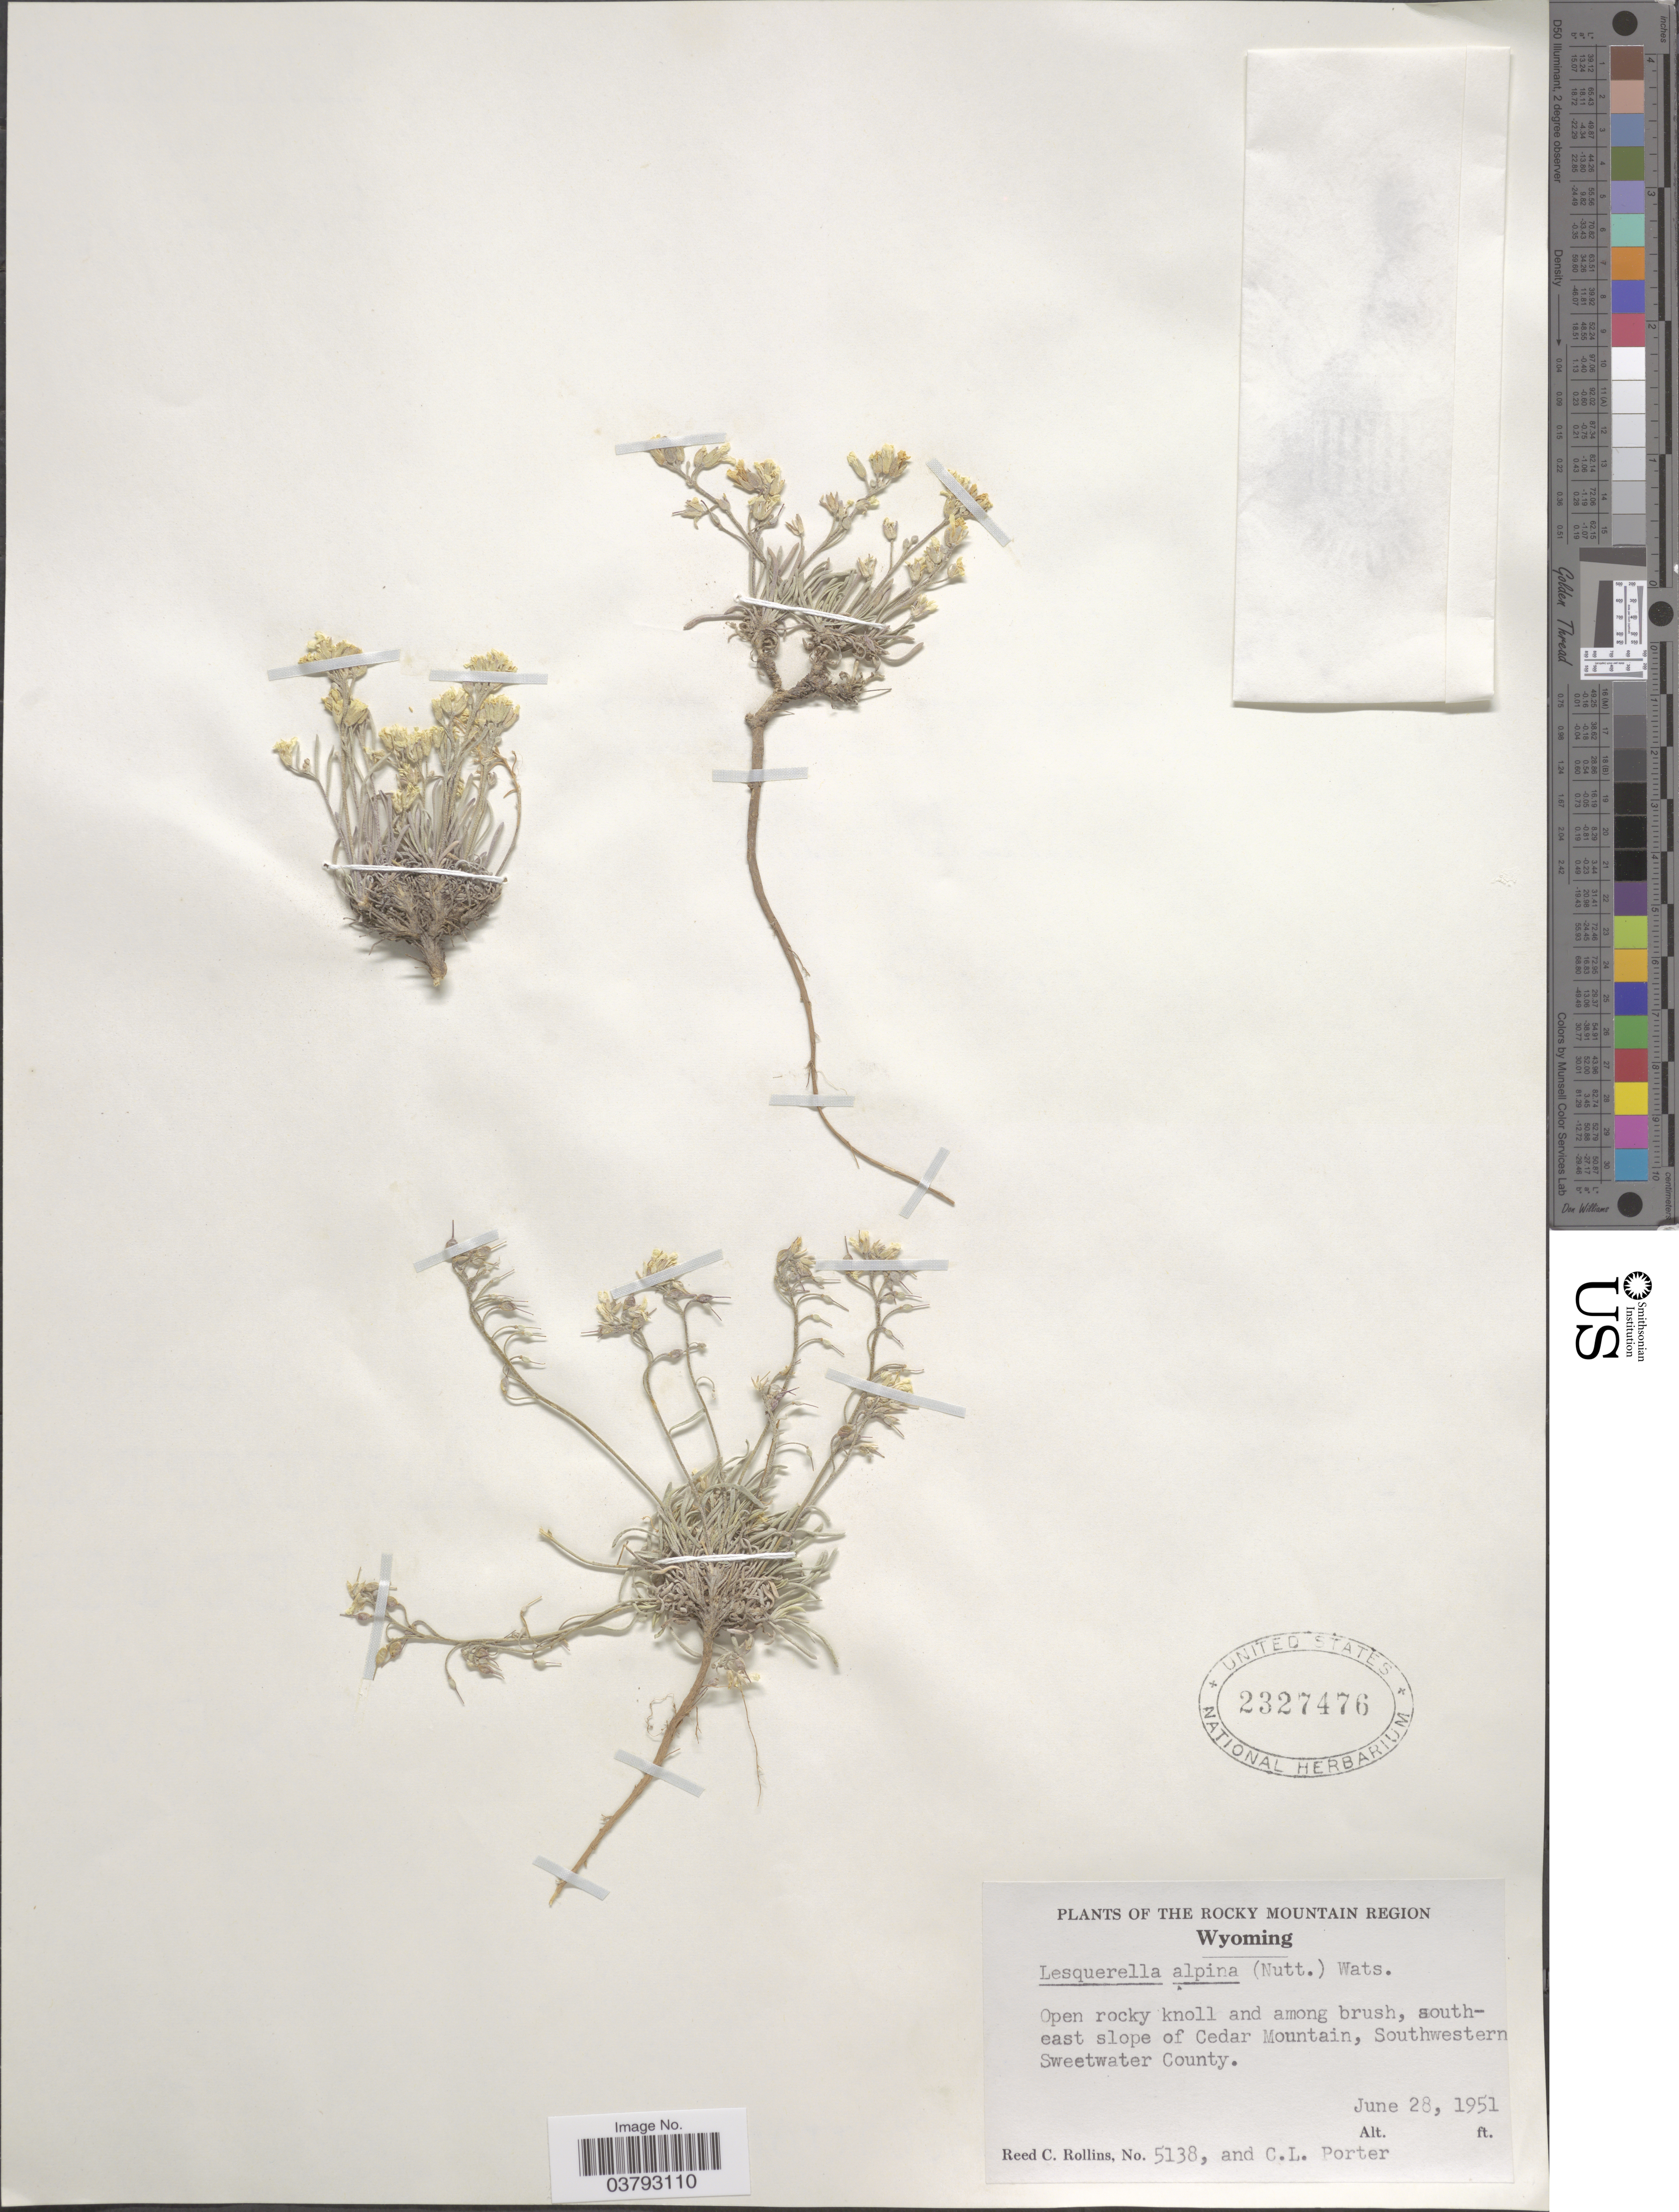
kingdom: Plantae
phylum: Tracheophyta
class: Magnoliopsida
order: Brassicales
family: Brassicaceae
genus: Lesquerella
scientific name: Lesquerella alpina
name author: (Nutt.) S. Watson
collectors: R. C. Rollins & C. L. Porter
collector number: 5138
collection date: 1951-06-28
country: United States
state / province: Wyoming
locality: The Rocky Mountain Region. Southeast slope of Cedar Mountain, Southwestern Sweetwater County.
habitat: open rocky knoll and among brush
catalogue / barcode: US 2327476